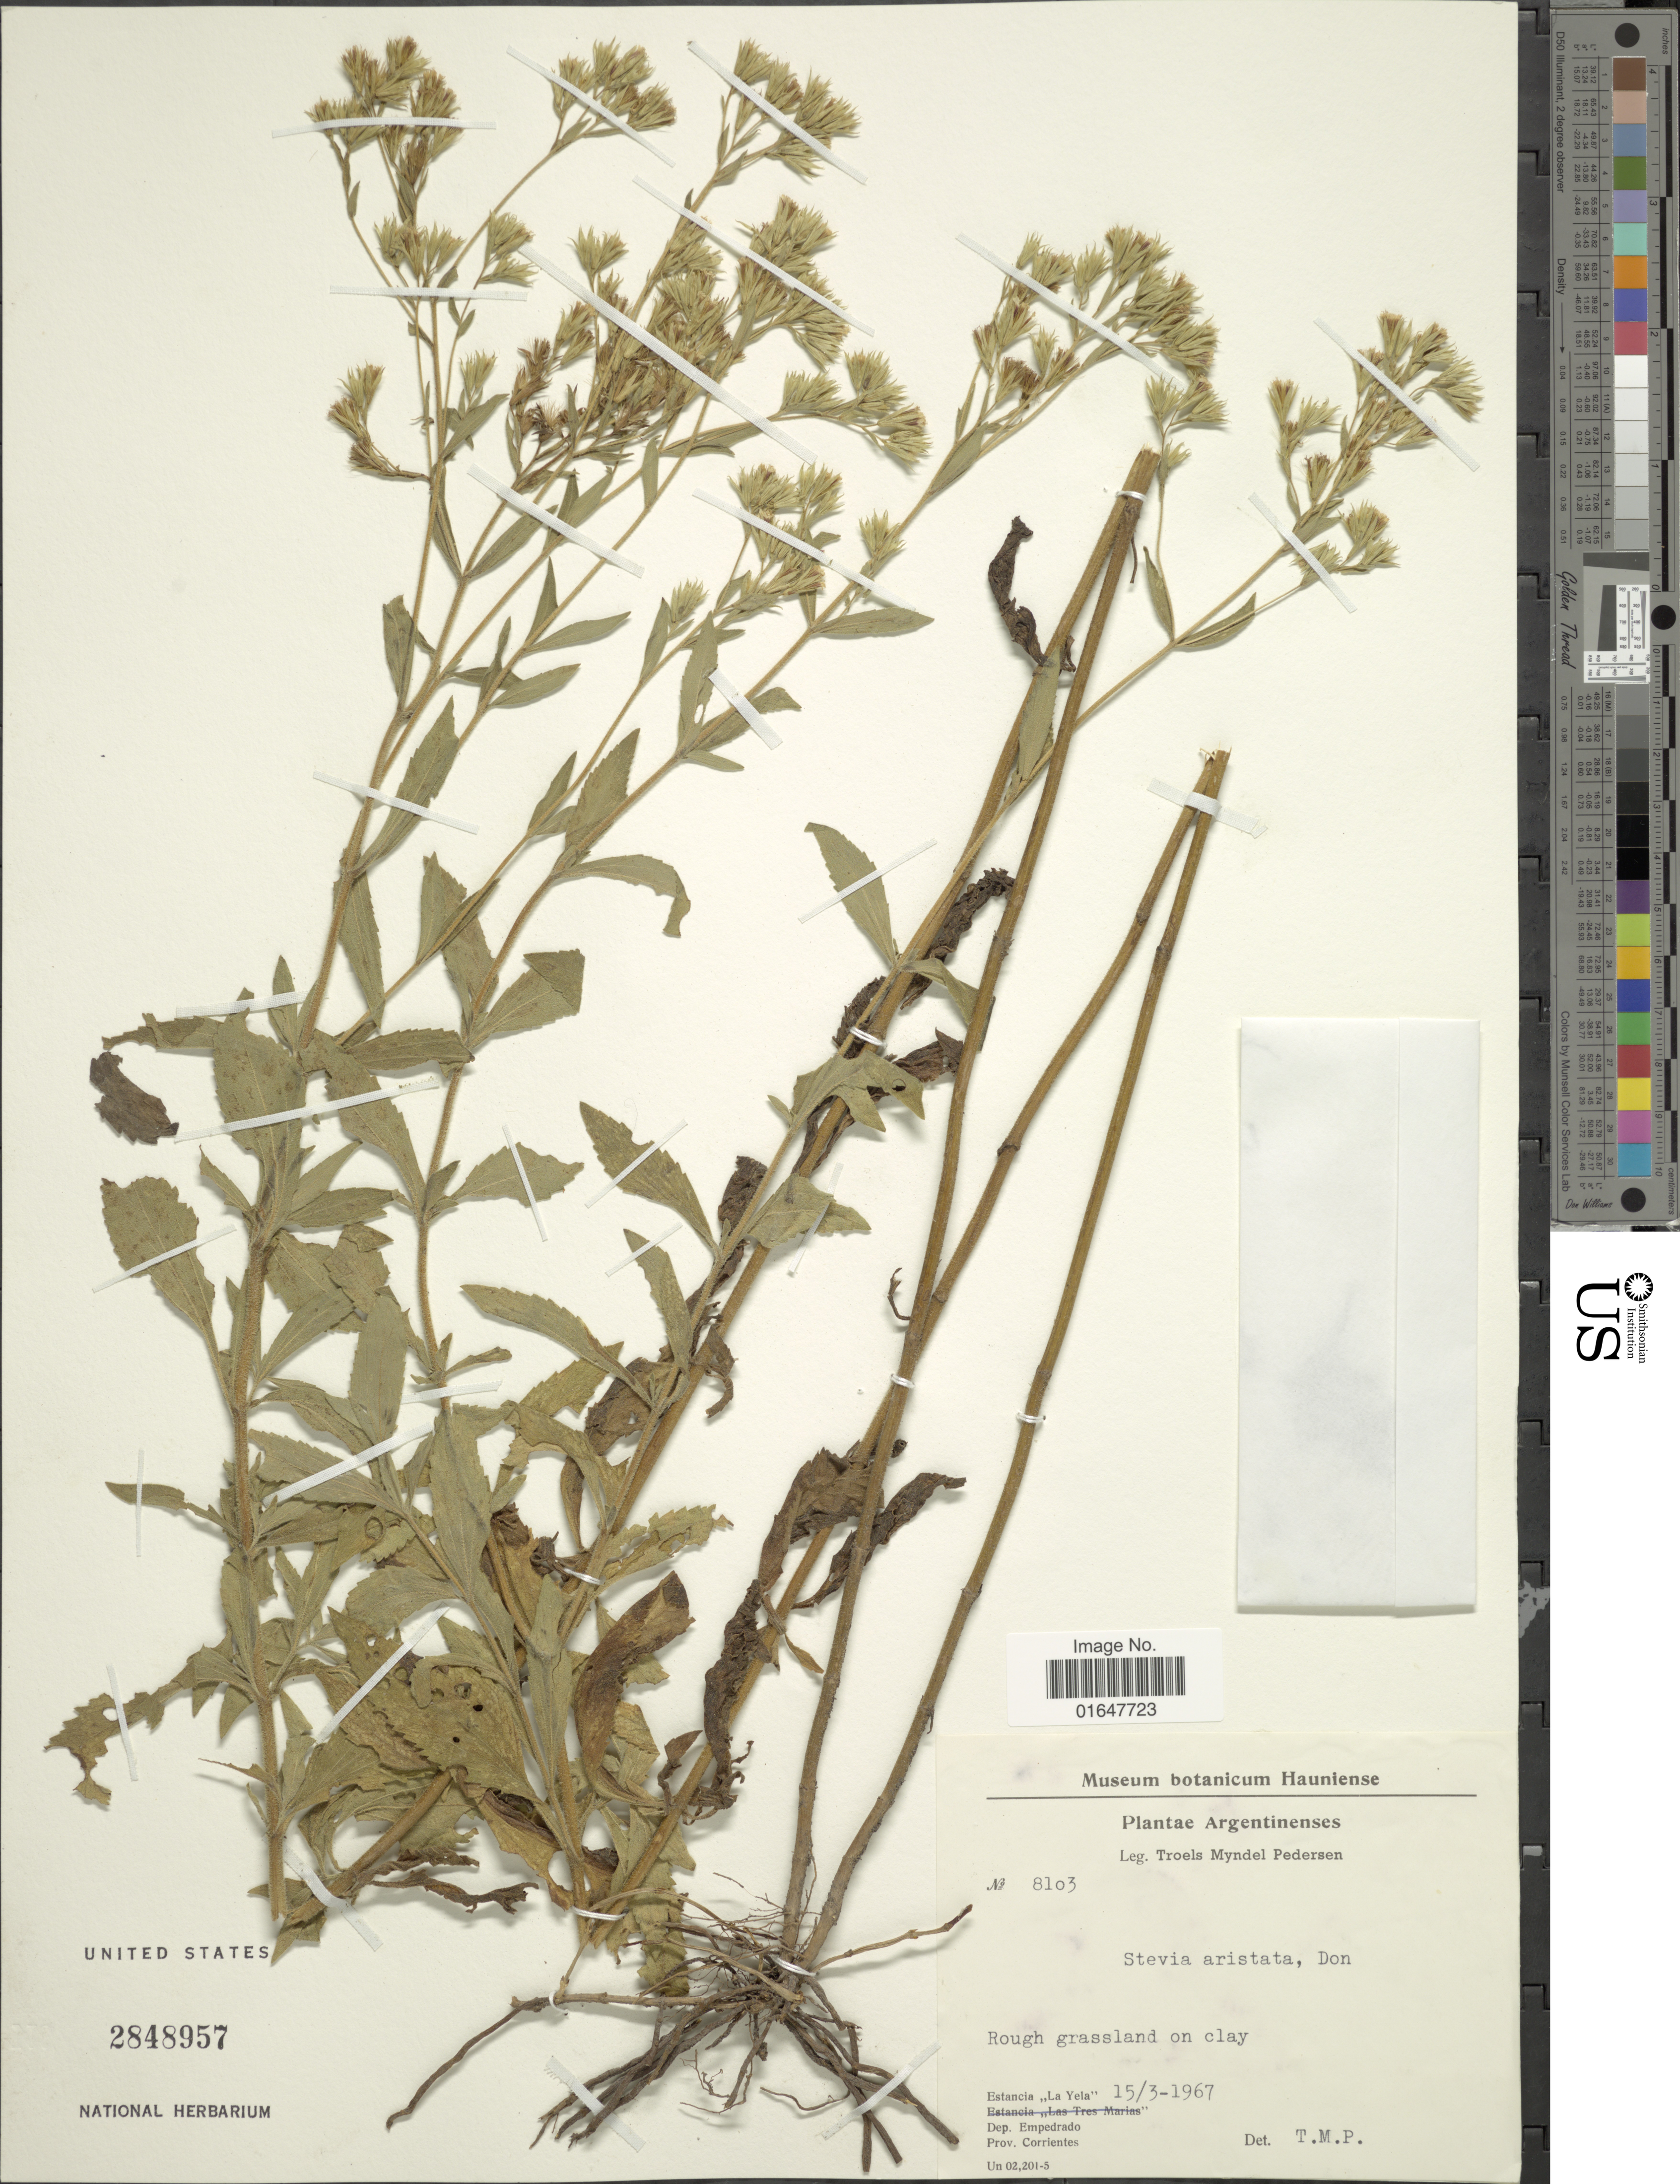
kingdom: Plantae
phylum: Tracheophyta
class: Magnoliopsida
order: Asterales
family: Asteraceae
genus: Stevia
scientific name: Stevia aristata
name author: D. Don ex Hook. & Arn.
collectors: T. Pederson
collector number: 8103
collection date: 1967-03-15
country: Argentina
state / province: Corrientes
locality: Estancia La Yela, Dep. Empedrado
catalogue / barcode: US 2848957